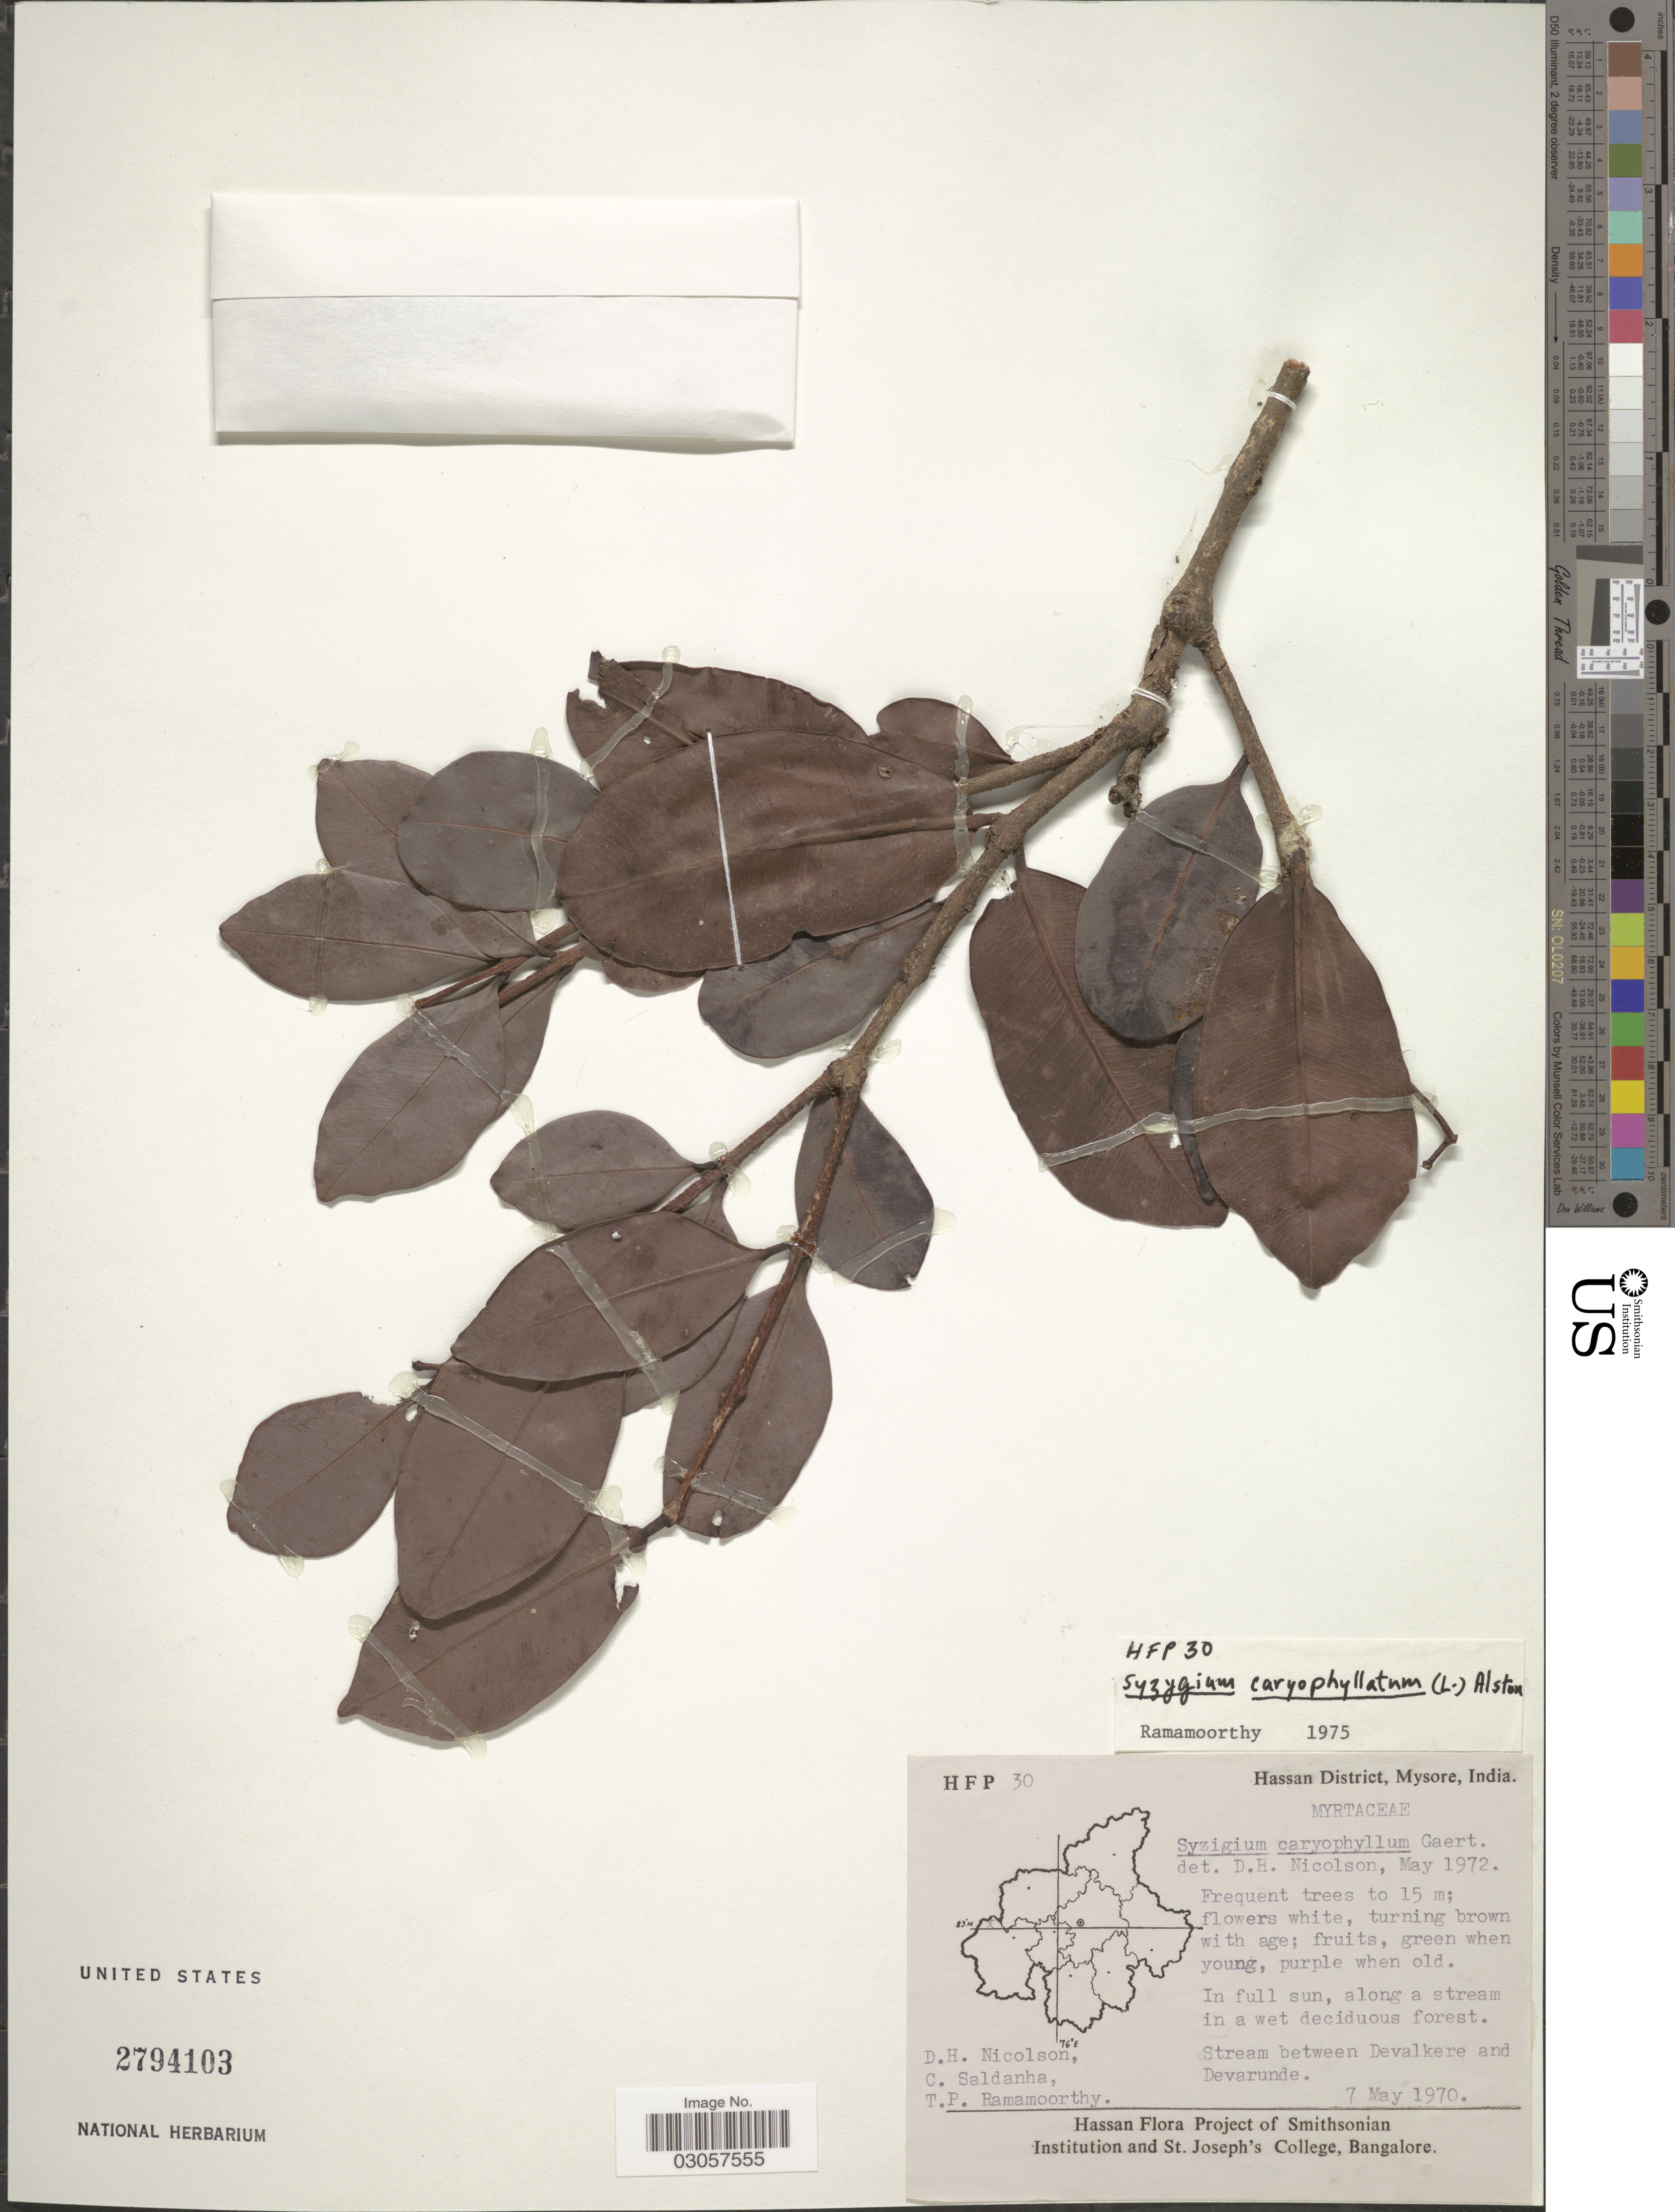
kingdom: Plantae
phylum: Tracheophyta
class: Magnoliopsida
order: Myrtales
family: Myrtaceae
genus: Syzygium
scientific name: Syzygium caryophyllatum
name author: (L.) Alston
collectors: D. H. Nicolson, C. Saldanha & T. P. Ramamoorthy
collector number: H F P 30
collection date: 1970-05-07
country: India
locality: Hassan District, Mysore, Stream between Devalkere and Devarunde.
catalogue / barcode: US 2794103